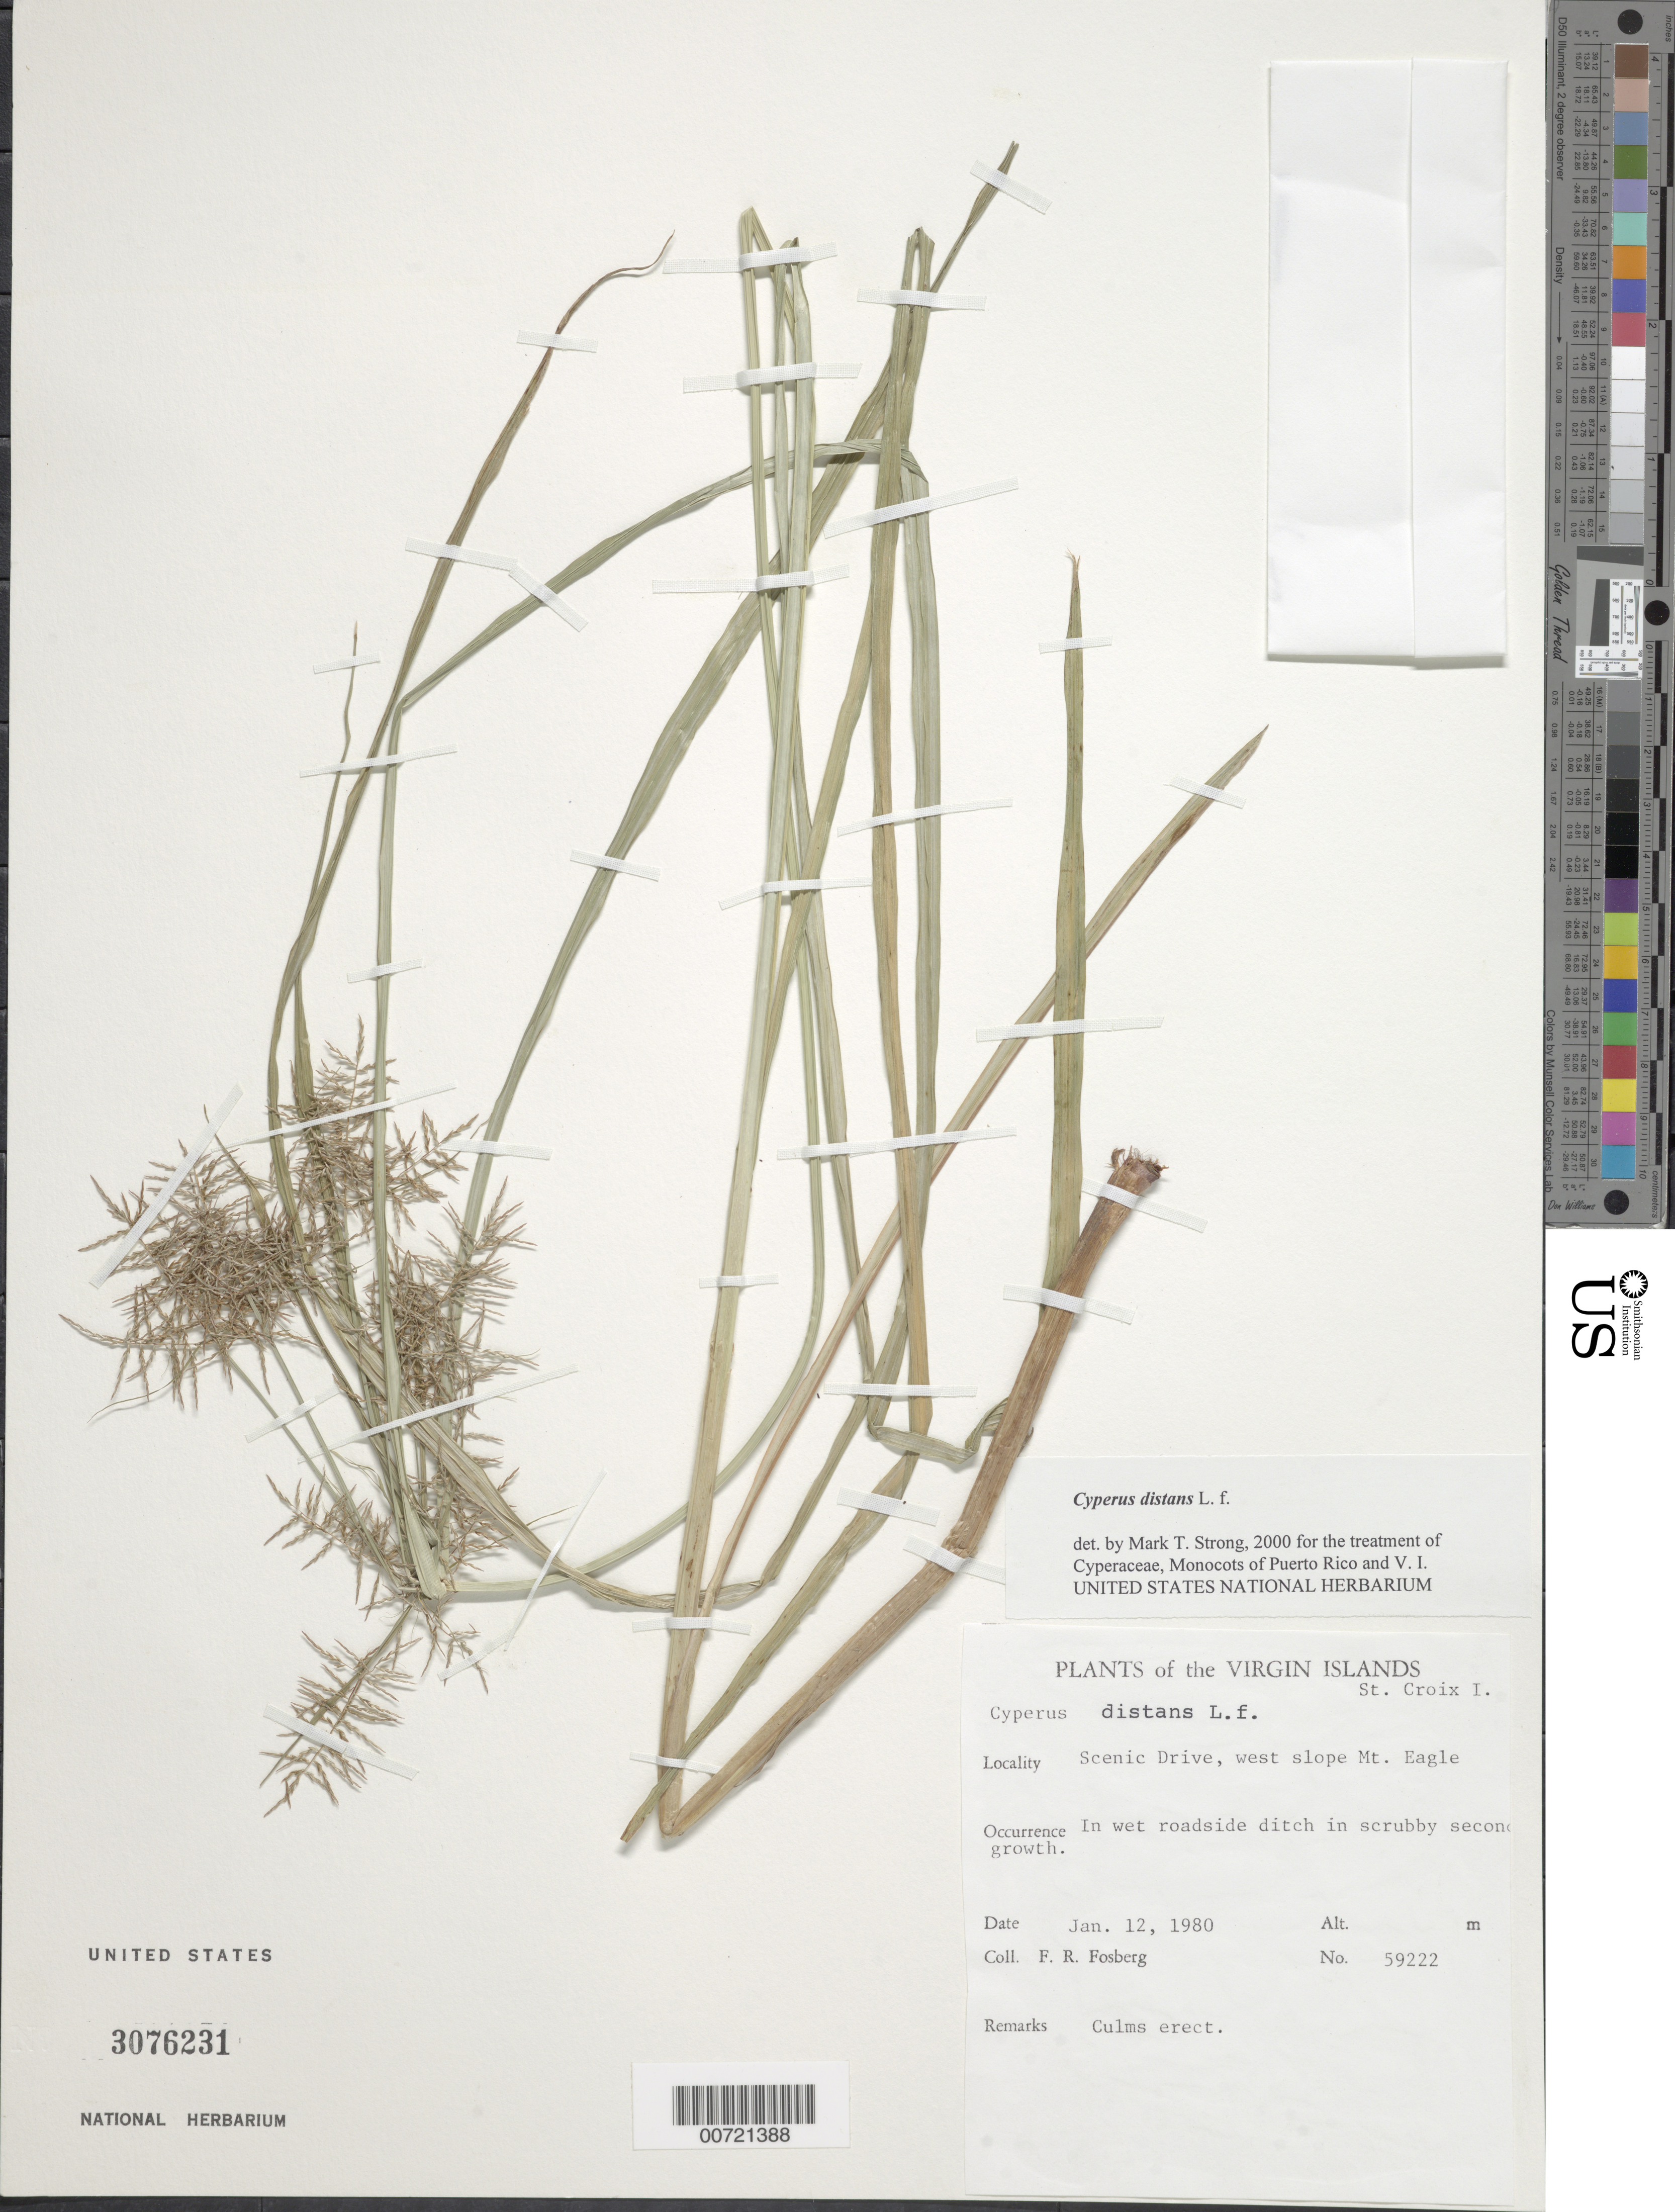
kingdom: Plantae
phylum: Tracheophyta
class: Liliopsida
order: Poales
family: Cyperaceae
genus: Cyperus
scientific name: Cyperus distans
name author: L. f.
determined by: Strong, M. T., (US), Smithsonian Institution - National Museum of Natural History (UNITED STATES)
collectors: F. R. Fosberg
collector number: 59222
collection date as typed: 12 Jan 1980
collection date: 1980-01-12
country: U.S. Virgin Islands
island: St. Croix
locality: St. Croix: Scenic Drive, west slope Mt. Eagle.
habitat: In wet roadside ditch in scrubby second-growth.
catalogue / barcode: US 3076231